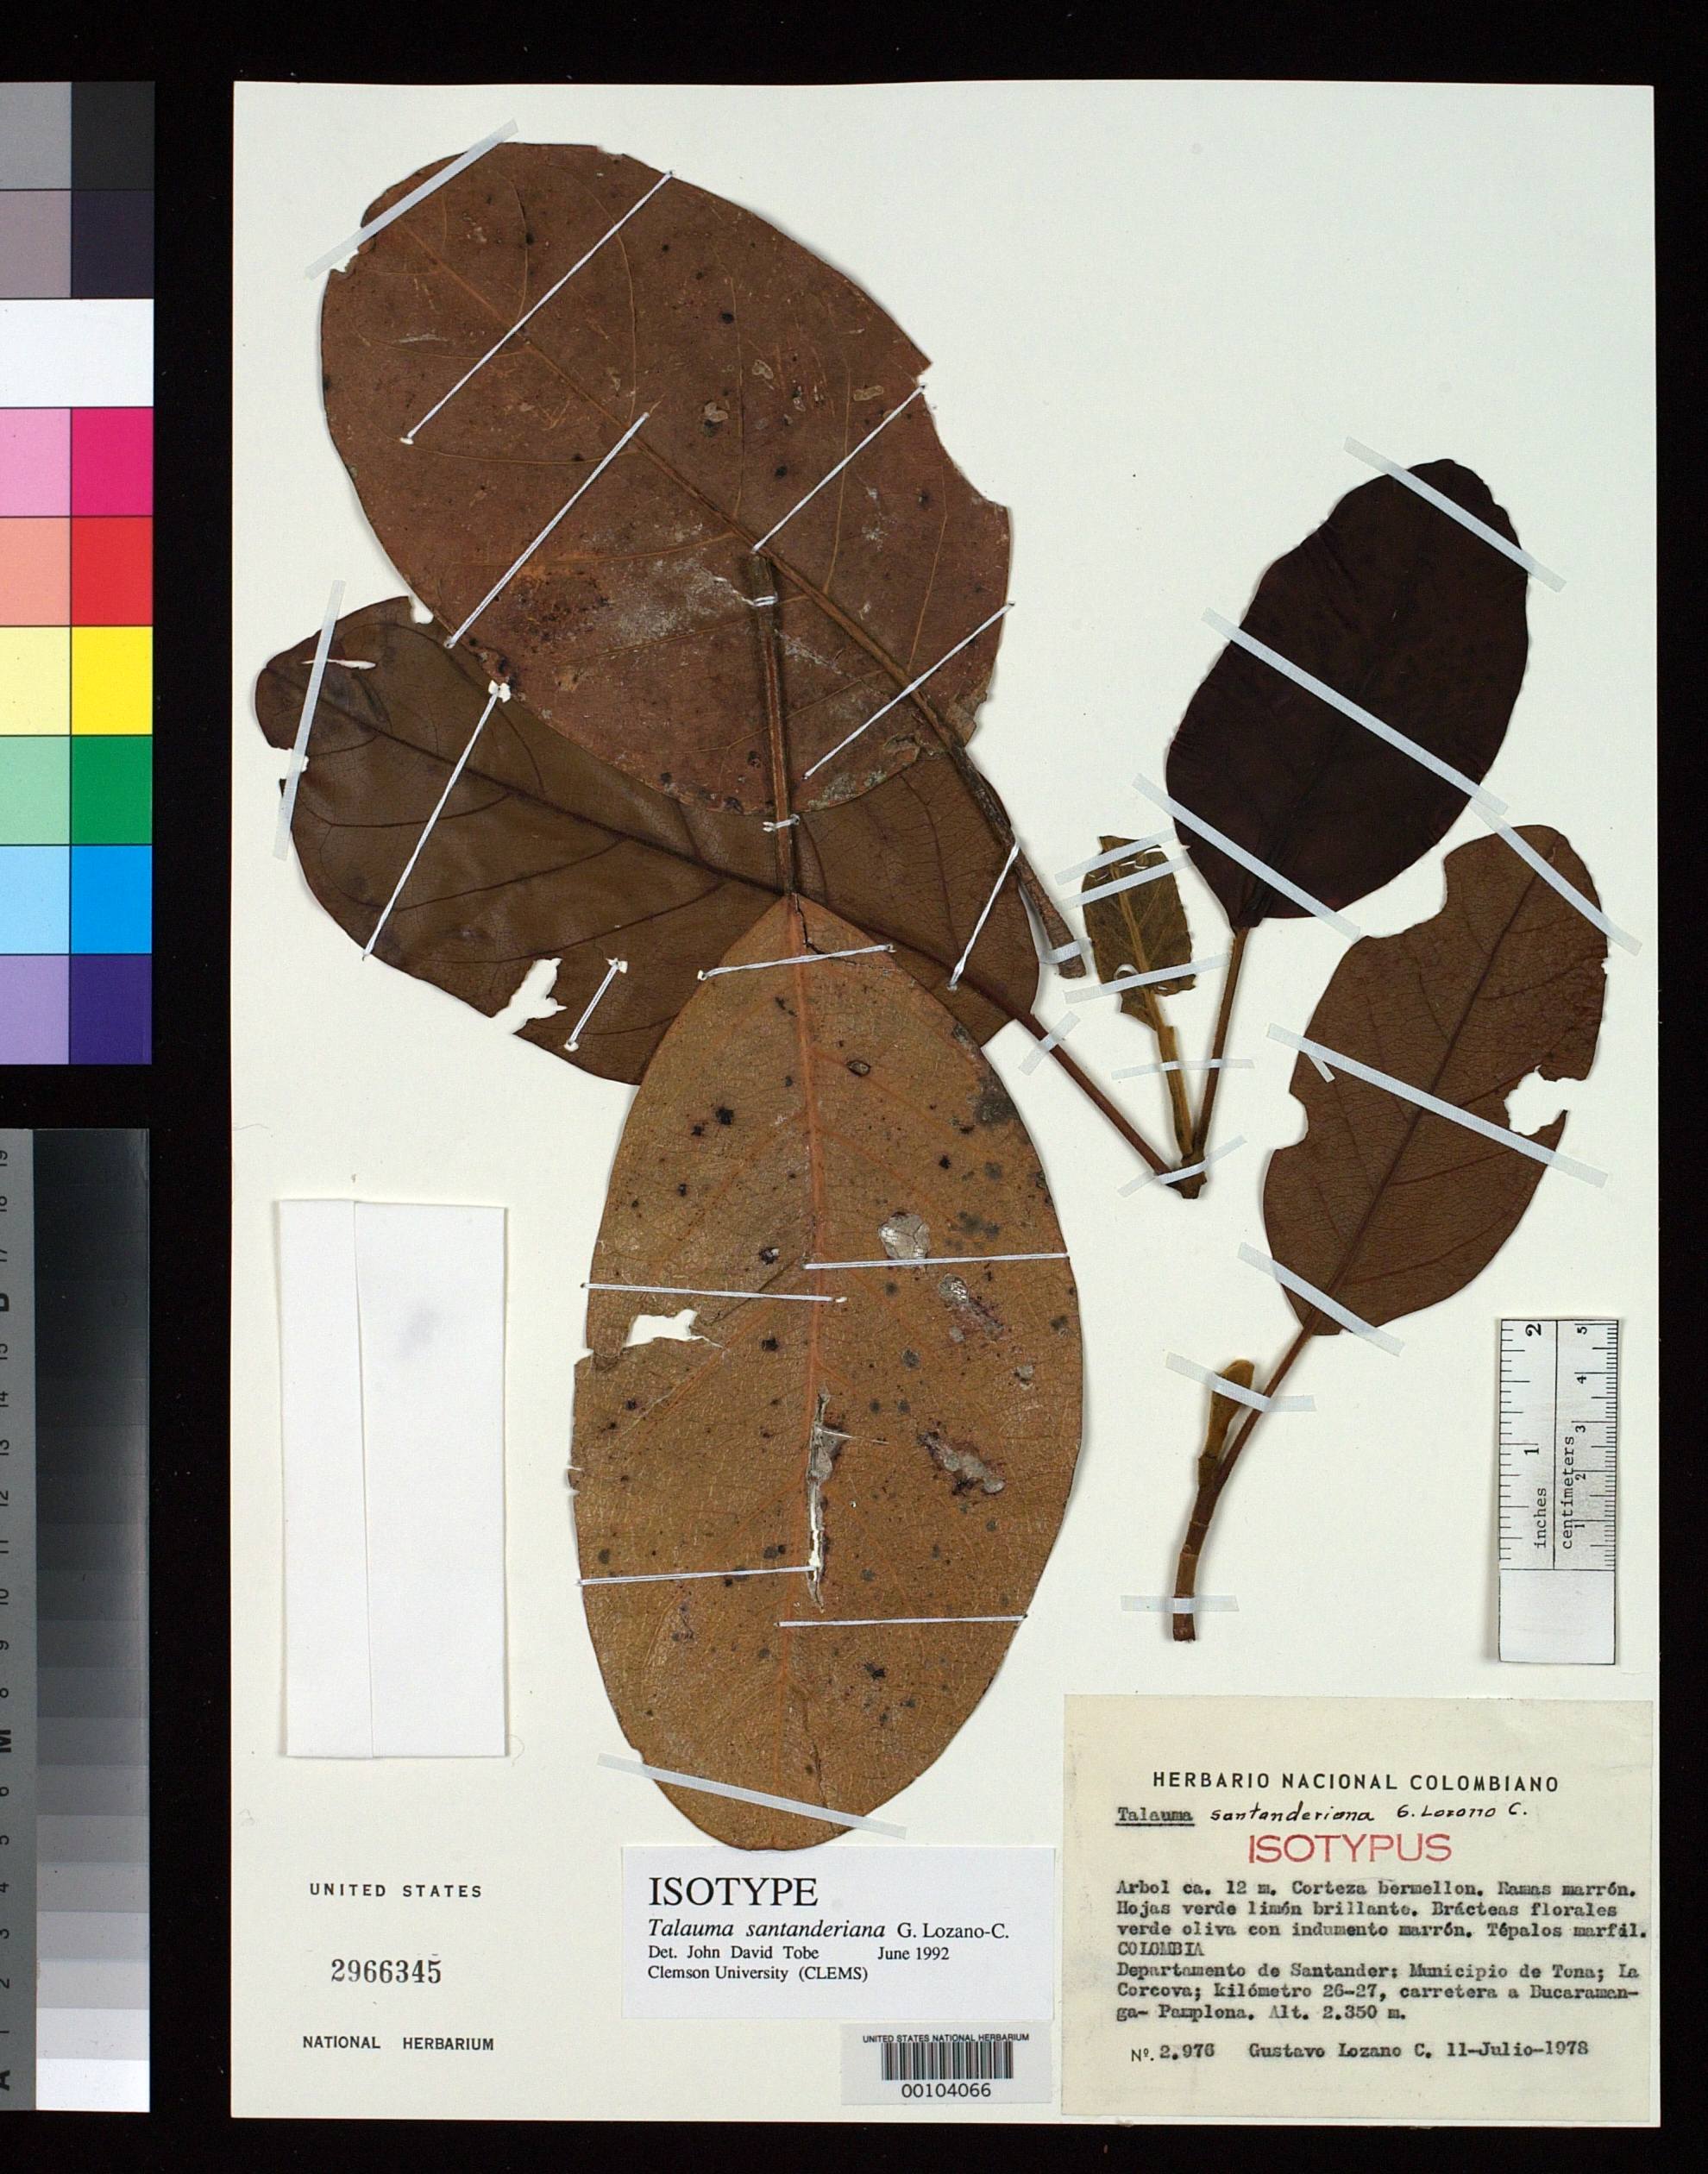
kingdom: Plantae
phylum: Tracheophyta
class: Magnoliopsida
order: Magnoliales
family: Magnoliaceae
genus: Talauma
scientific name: Talauma santanderiana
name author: Lozano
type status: Isotype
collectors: G. Lozano-Contreras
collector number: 2976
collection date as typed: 11 Jul 1978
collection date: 1978-07-11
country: Colombia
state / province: Santander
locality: Tona, La Corcova.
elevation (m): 2350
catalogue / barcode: US 2966345